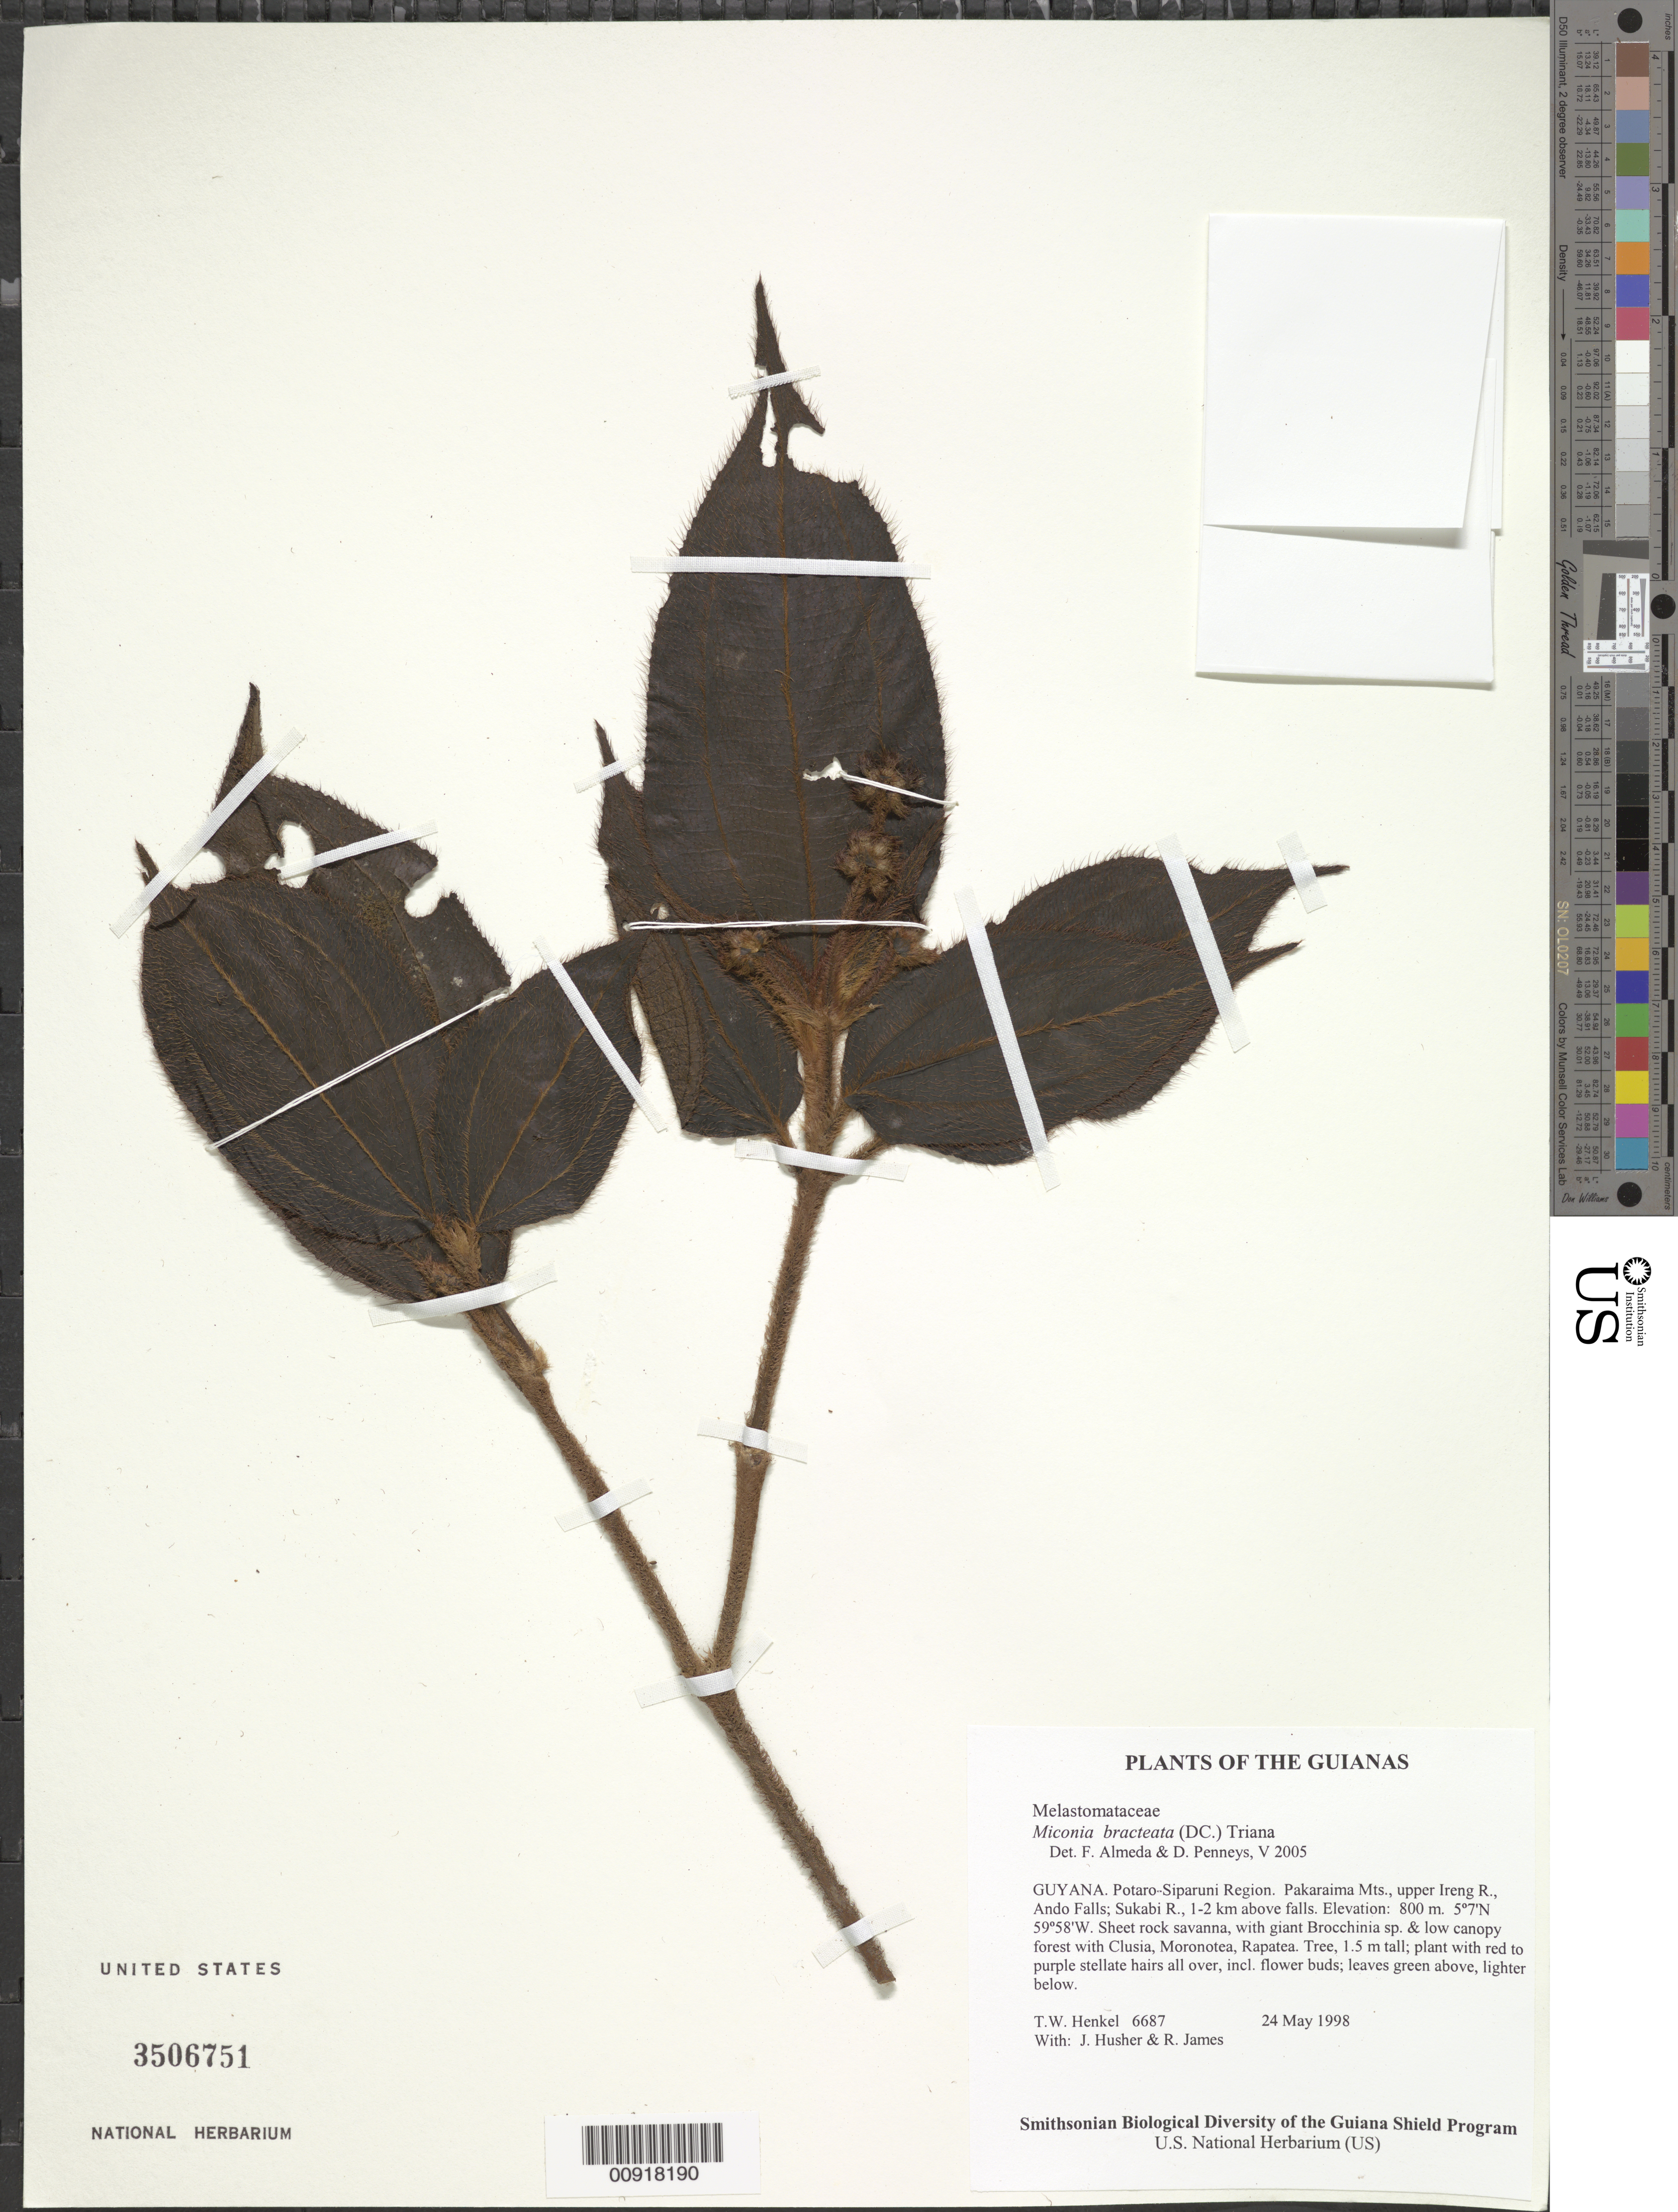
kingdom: Plantae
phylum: Tracheophyta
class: Magnoliopsida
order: Myrtales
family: Melastomataceae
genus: Miconia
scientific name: Miconia bracteata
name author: (DC.) Triana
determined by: Almeda, F.; Penneys, D. S.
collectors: T. Henkel, J. Husher & R. James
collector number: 6687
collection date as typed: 24 May 1998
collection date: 1998-05-24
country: Guyana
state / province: Potaro-Siparuni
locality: Pakaraima Mts., upper Ireng R., Ando Falls; Sukabi R., 1-2 km above falls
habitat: Sheet rock savanna, with giant Brocchinia sp. & low canopy forest with Clusia, Moronotea, Rapatea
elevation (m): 800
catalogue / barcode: US 3506751